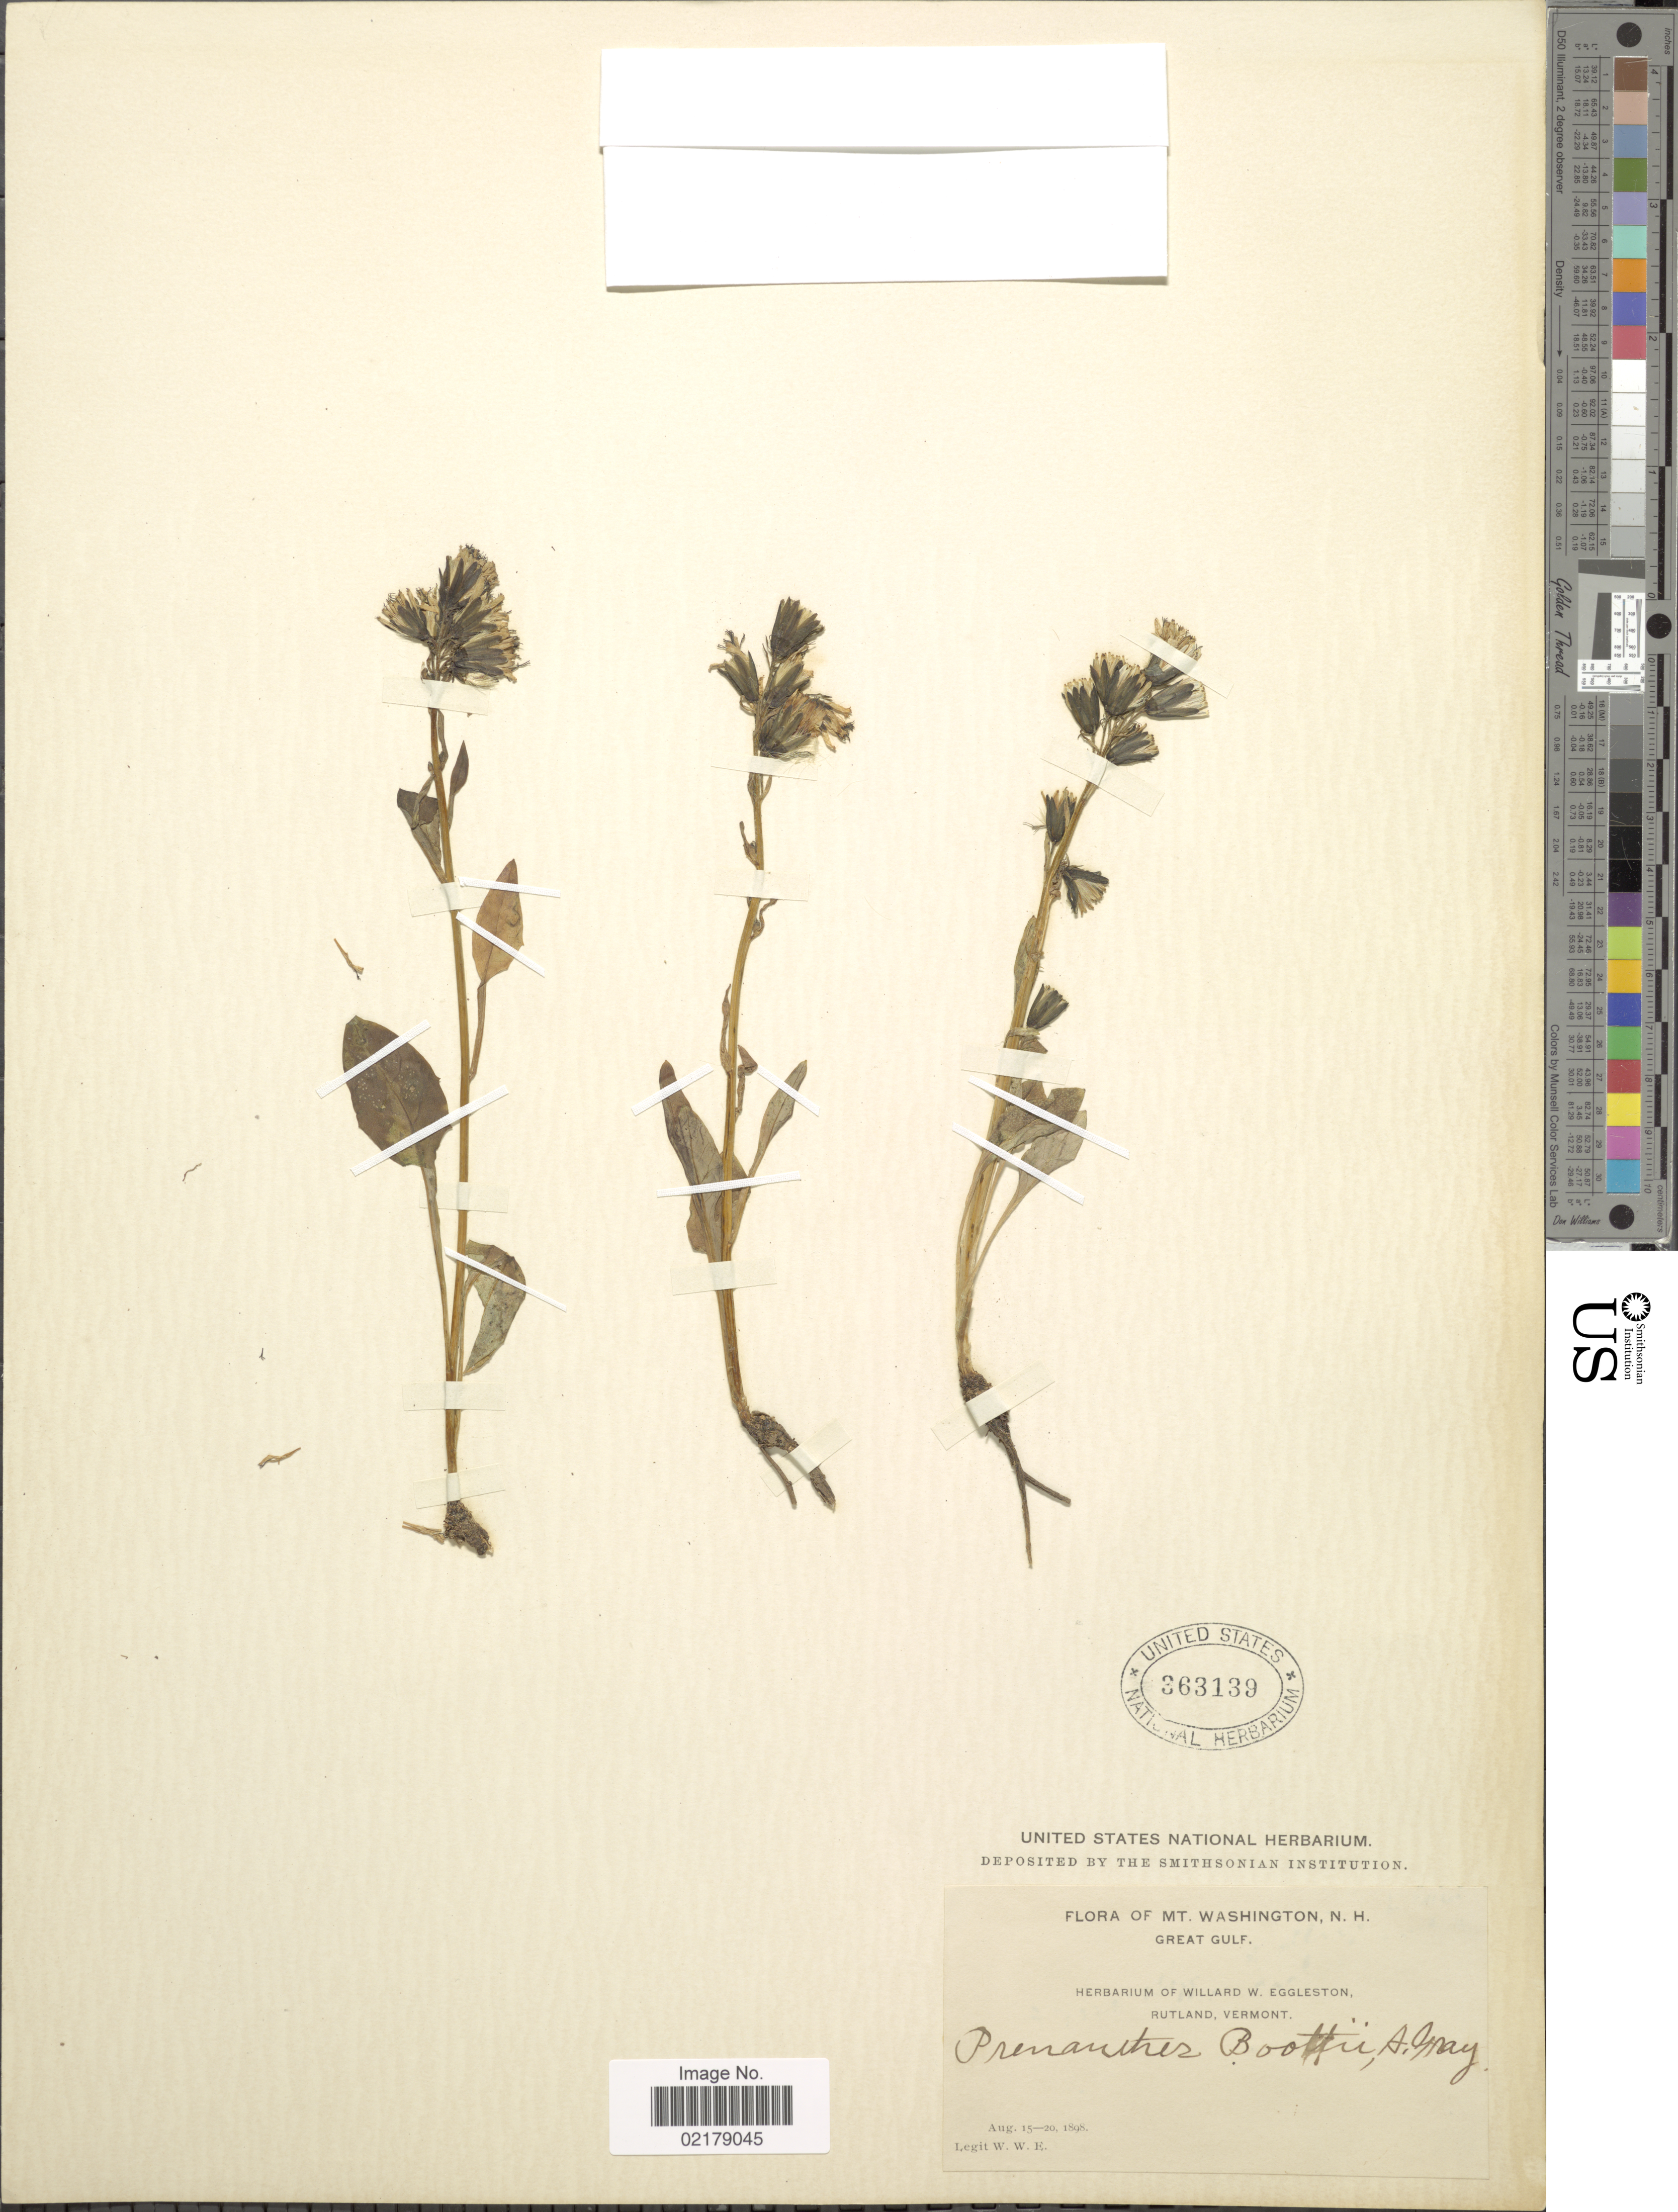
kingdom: Plantae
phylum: Tracheophyta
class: Magnoliopsida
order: Asterales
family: Asteraceae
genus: Prenanthes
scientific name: Prenanthes boottii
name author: (DC.) A. Gray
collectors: W. W. Eggleston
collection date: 1898-08-15/1898-08-20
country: United States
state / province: New Hampshire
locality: Mt Washington, Great Gulf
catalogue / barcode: US 363139